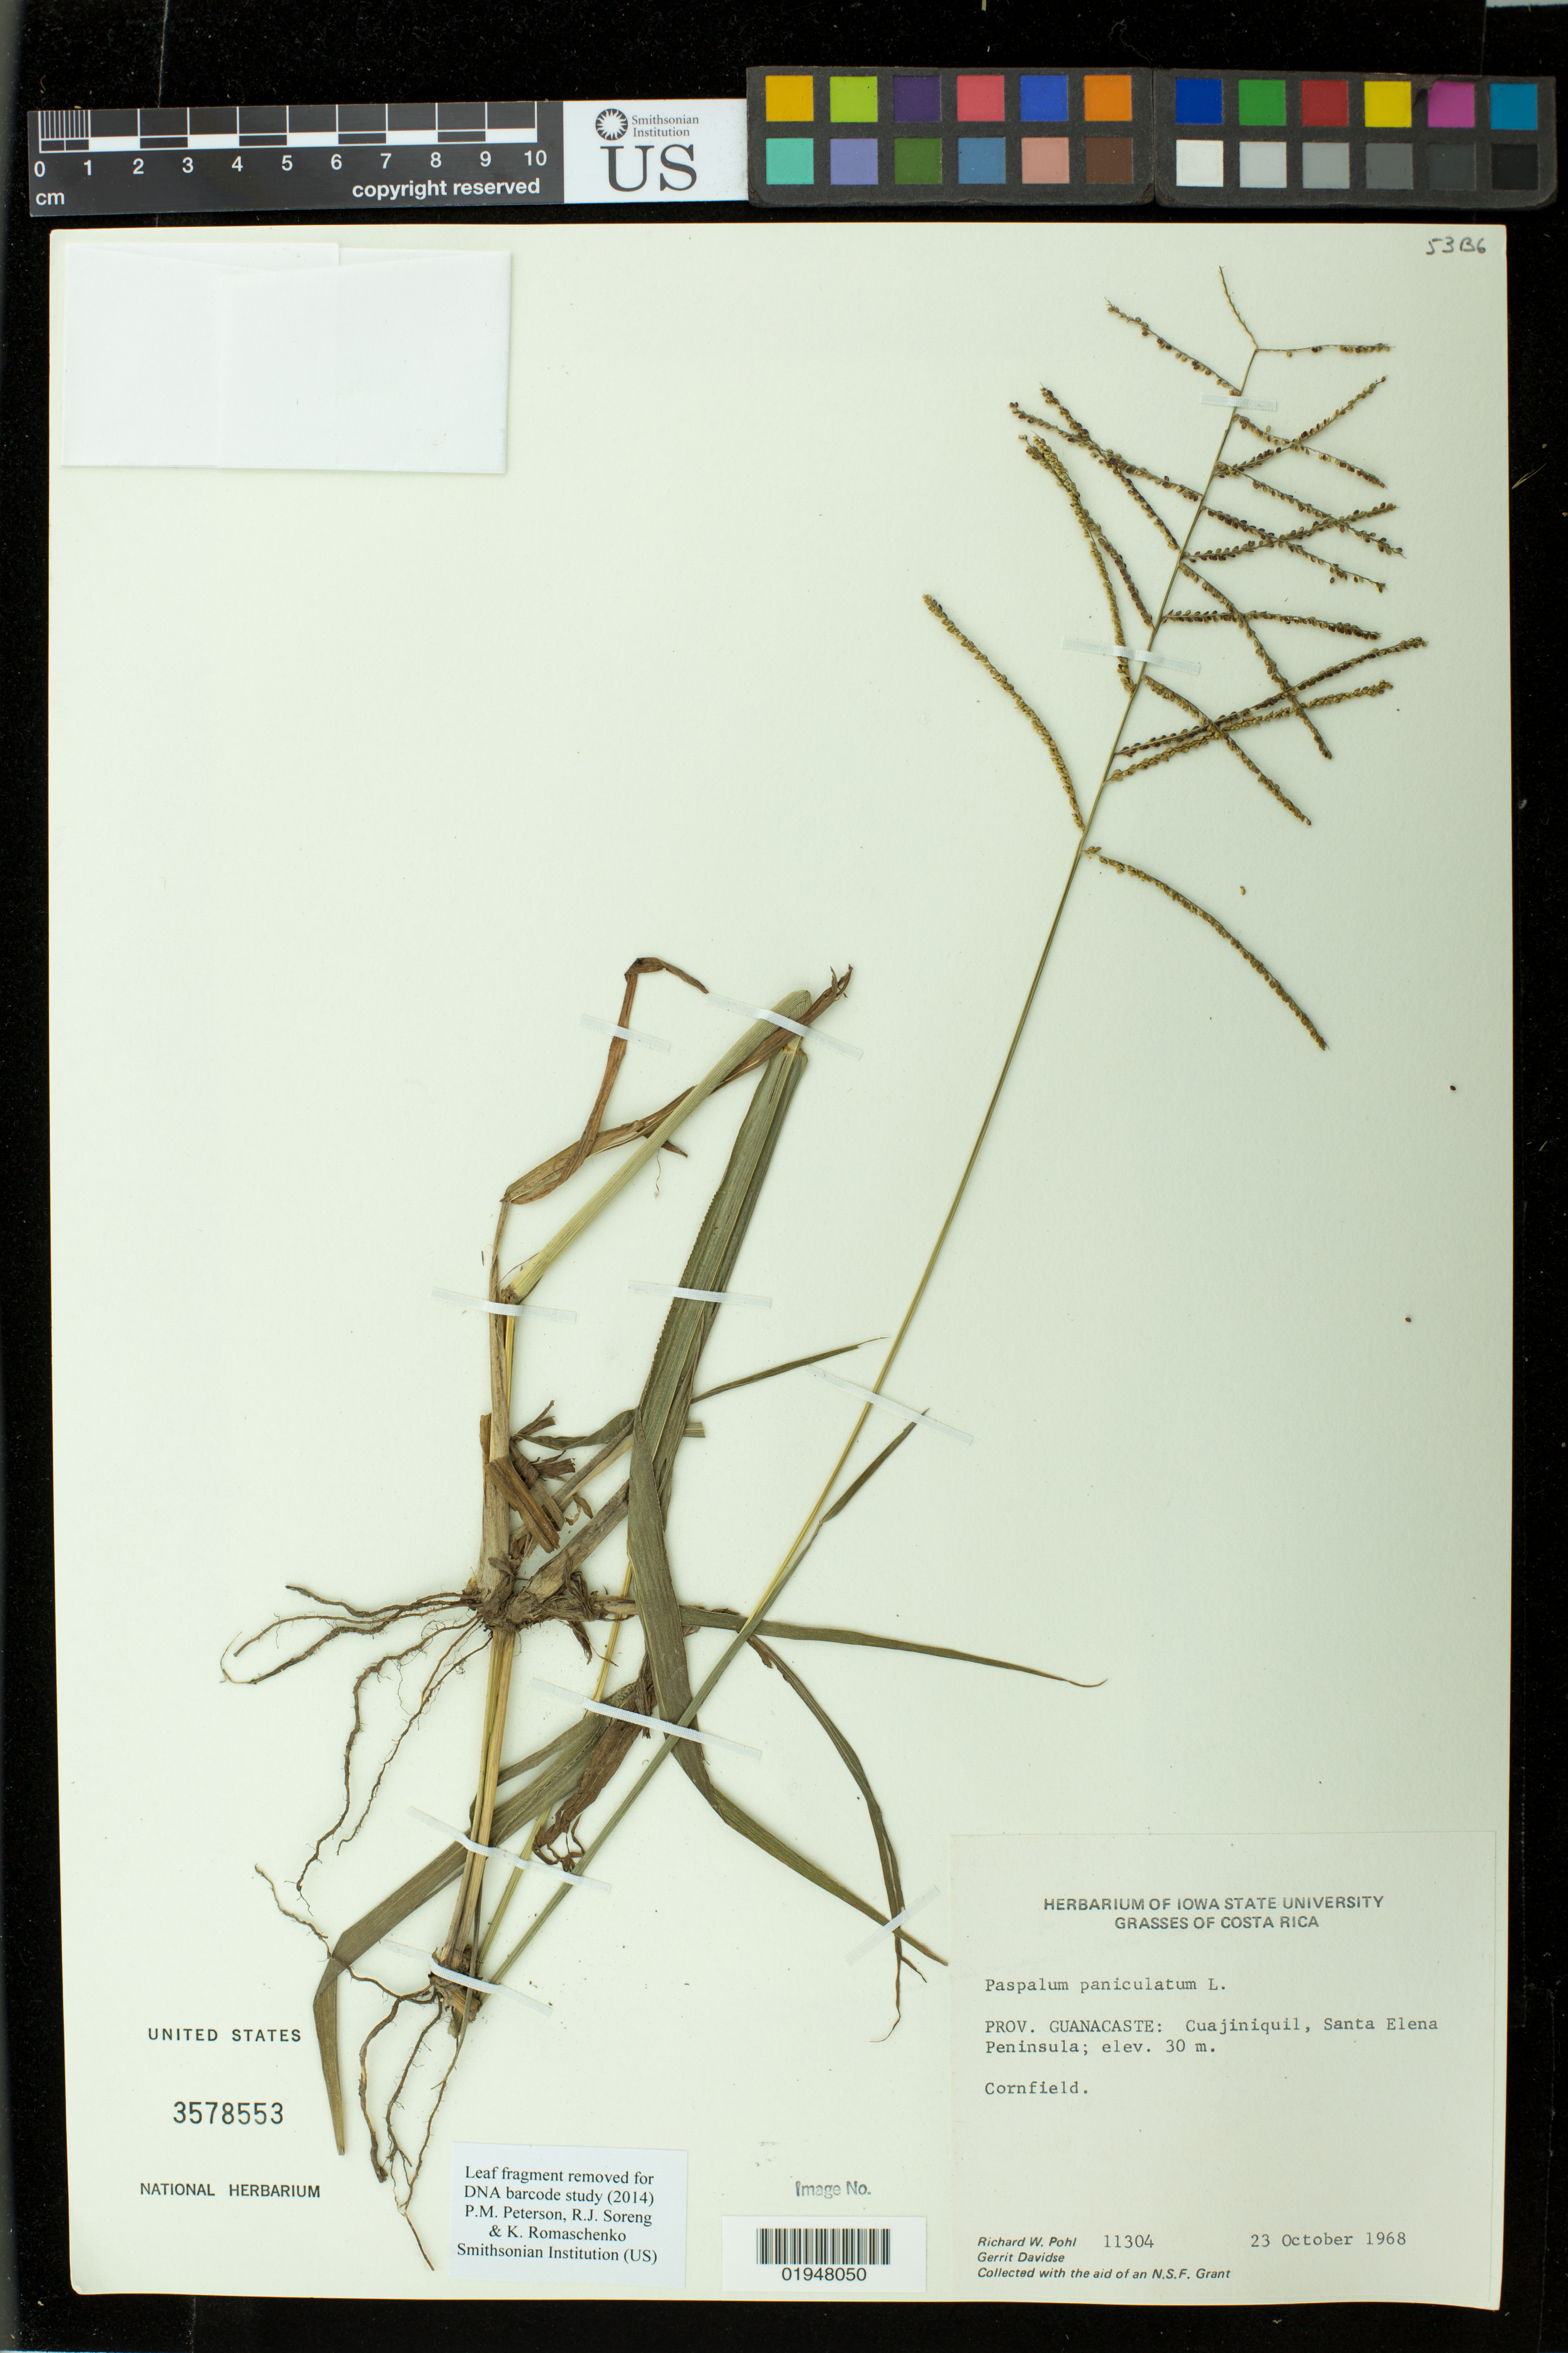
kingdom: Plantae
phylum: Tracheophyta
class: Liliopsida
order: Poales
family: Poaceae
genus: Paspalum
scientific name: Paspalum paniculatum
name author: L.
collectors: R. W. Pohl & G. Davidse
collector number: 11304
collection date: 1968-10-23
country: Costa Rica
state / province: Guanacaste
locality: Cuajiniquil, Santa Elena Peninsula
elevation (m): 30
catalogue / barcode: US 3578553